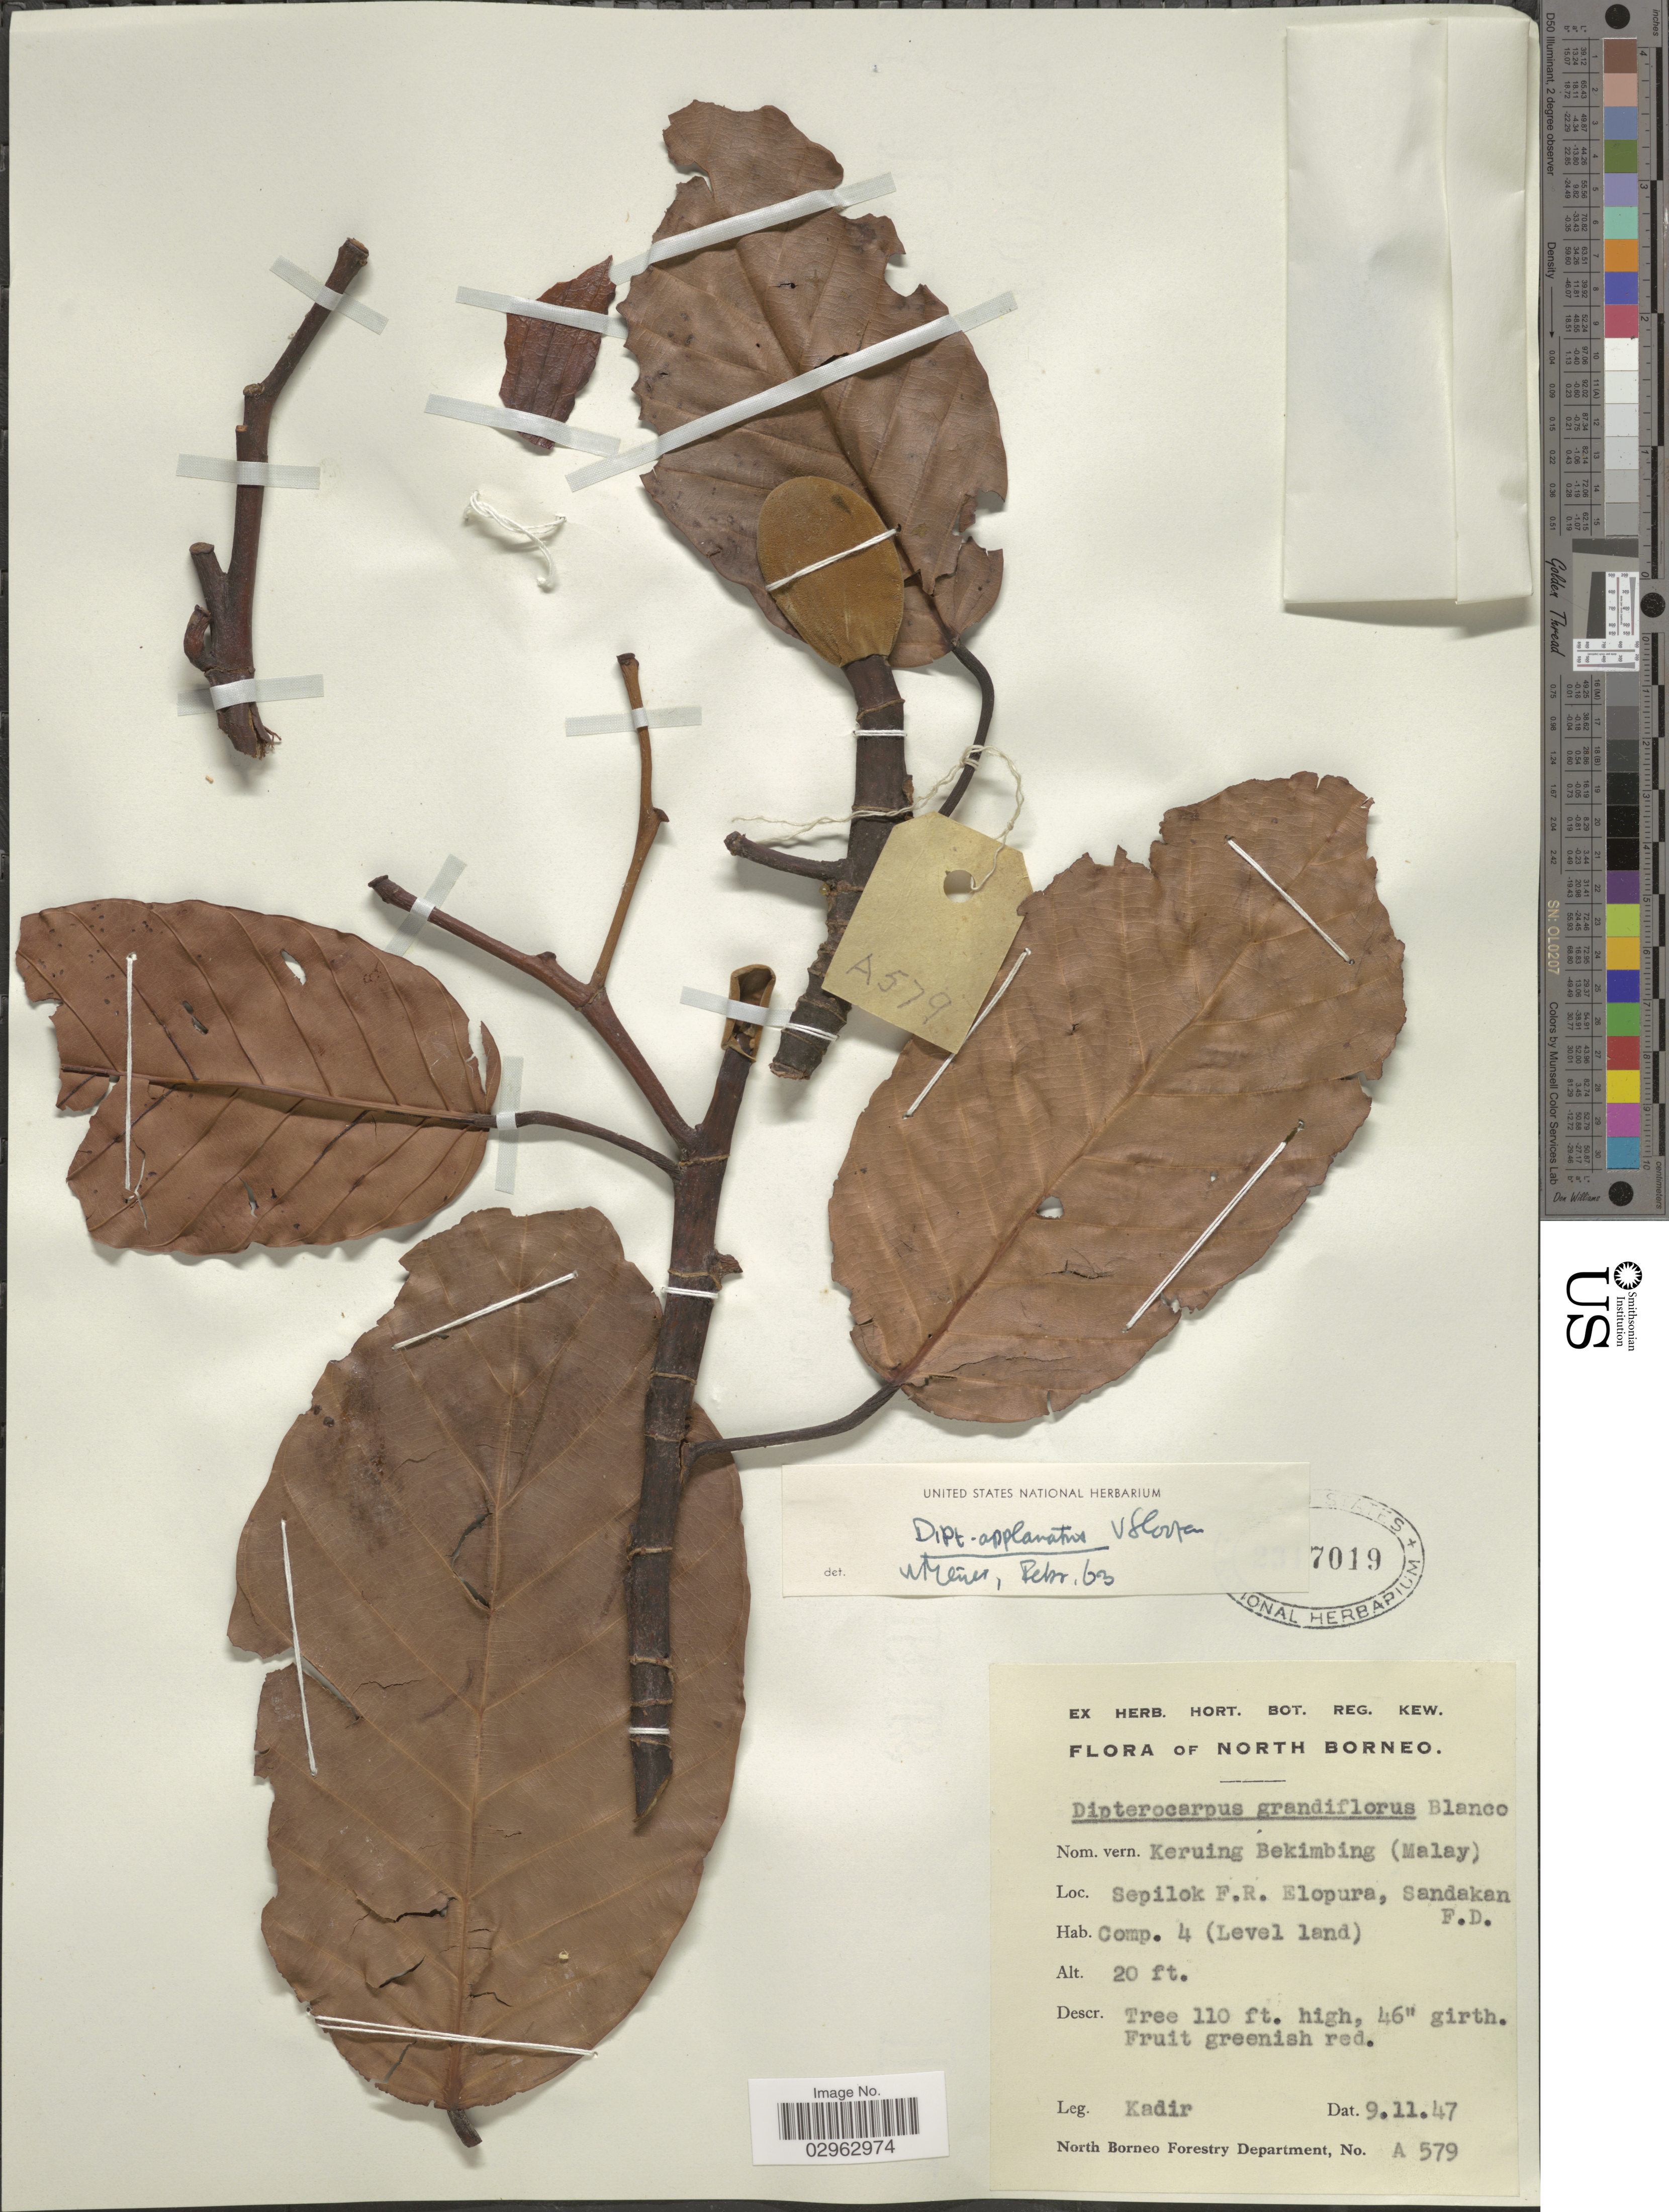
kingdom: Plantae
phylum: Tracheophyta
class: Magnoliopsida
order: Malvales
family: Dipterocarpaceae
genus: Dipterocarpus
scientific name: Dipterocarpus applanatus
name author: Slooten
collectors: -. Kadir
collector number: A579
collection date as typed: Transcribed d/m/y: 9/11/47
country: Malaysia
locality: North Borneo. Sepilok F. R. Elopura, Sandakan F. D. Comp. 4 (Level land).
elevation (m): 6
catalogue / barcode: US 2317019